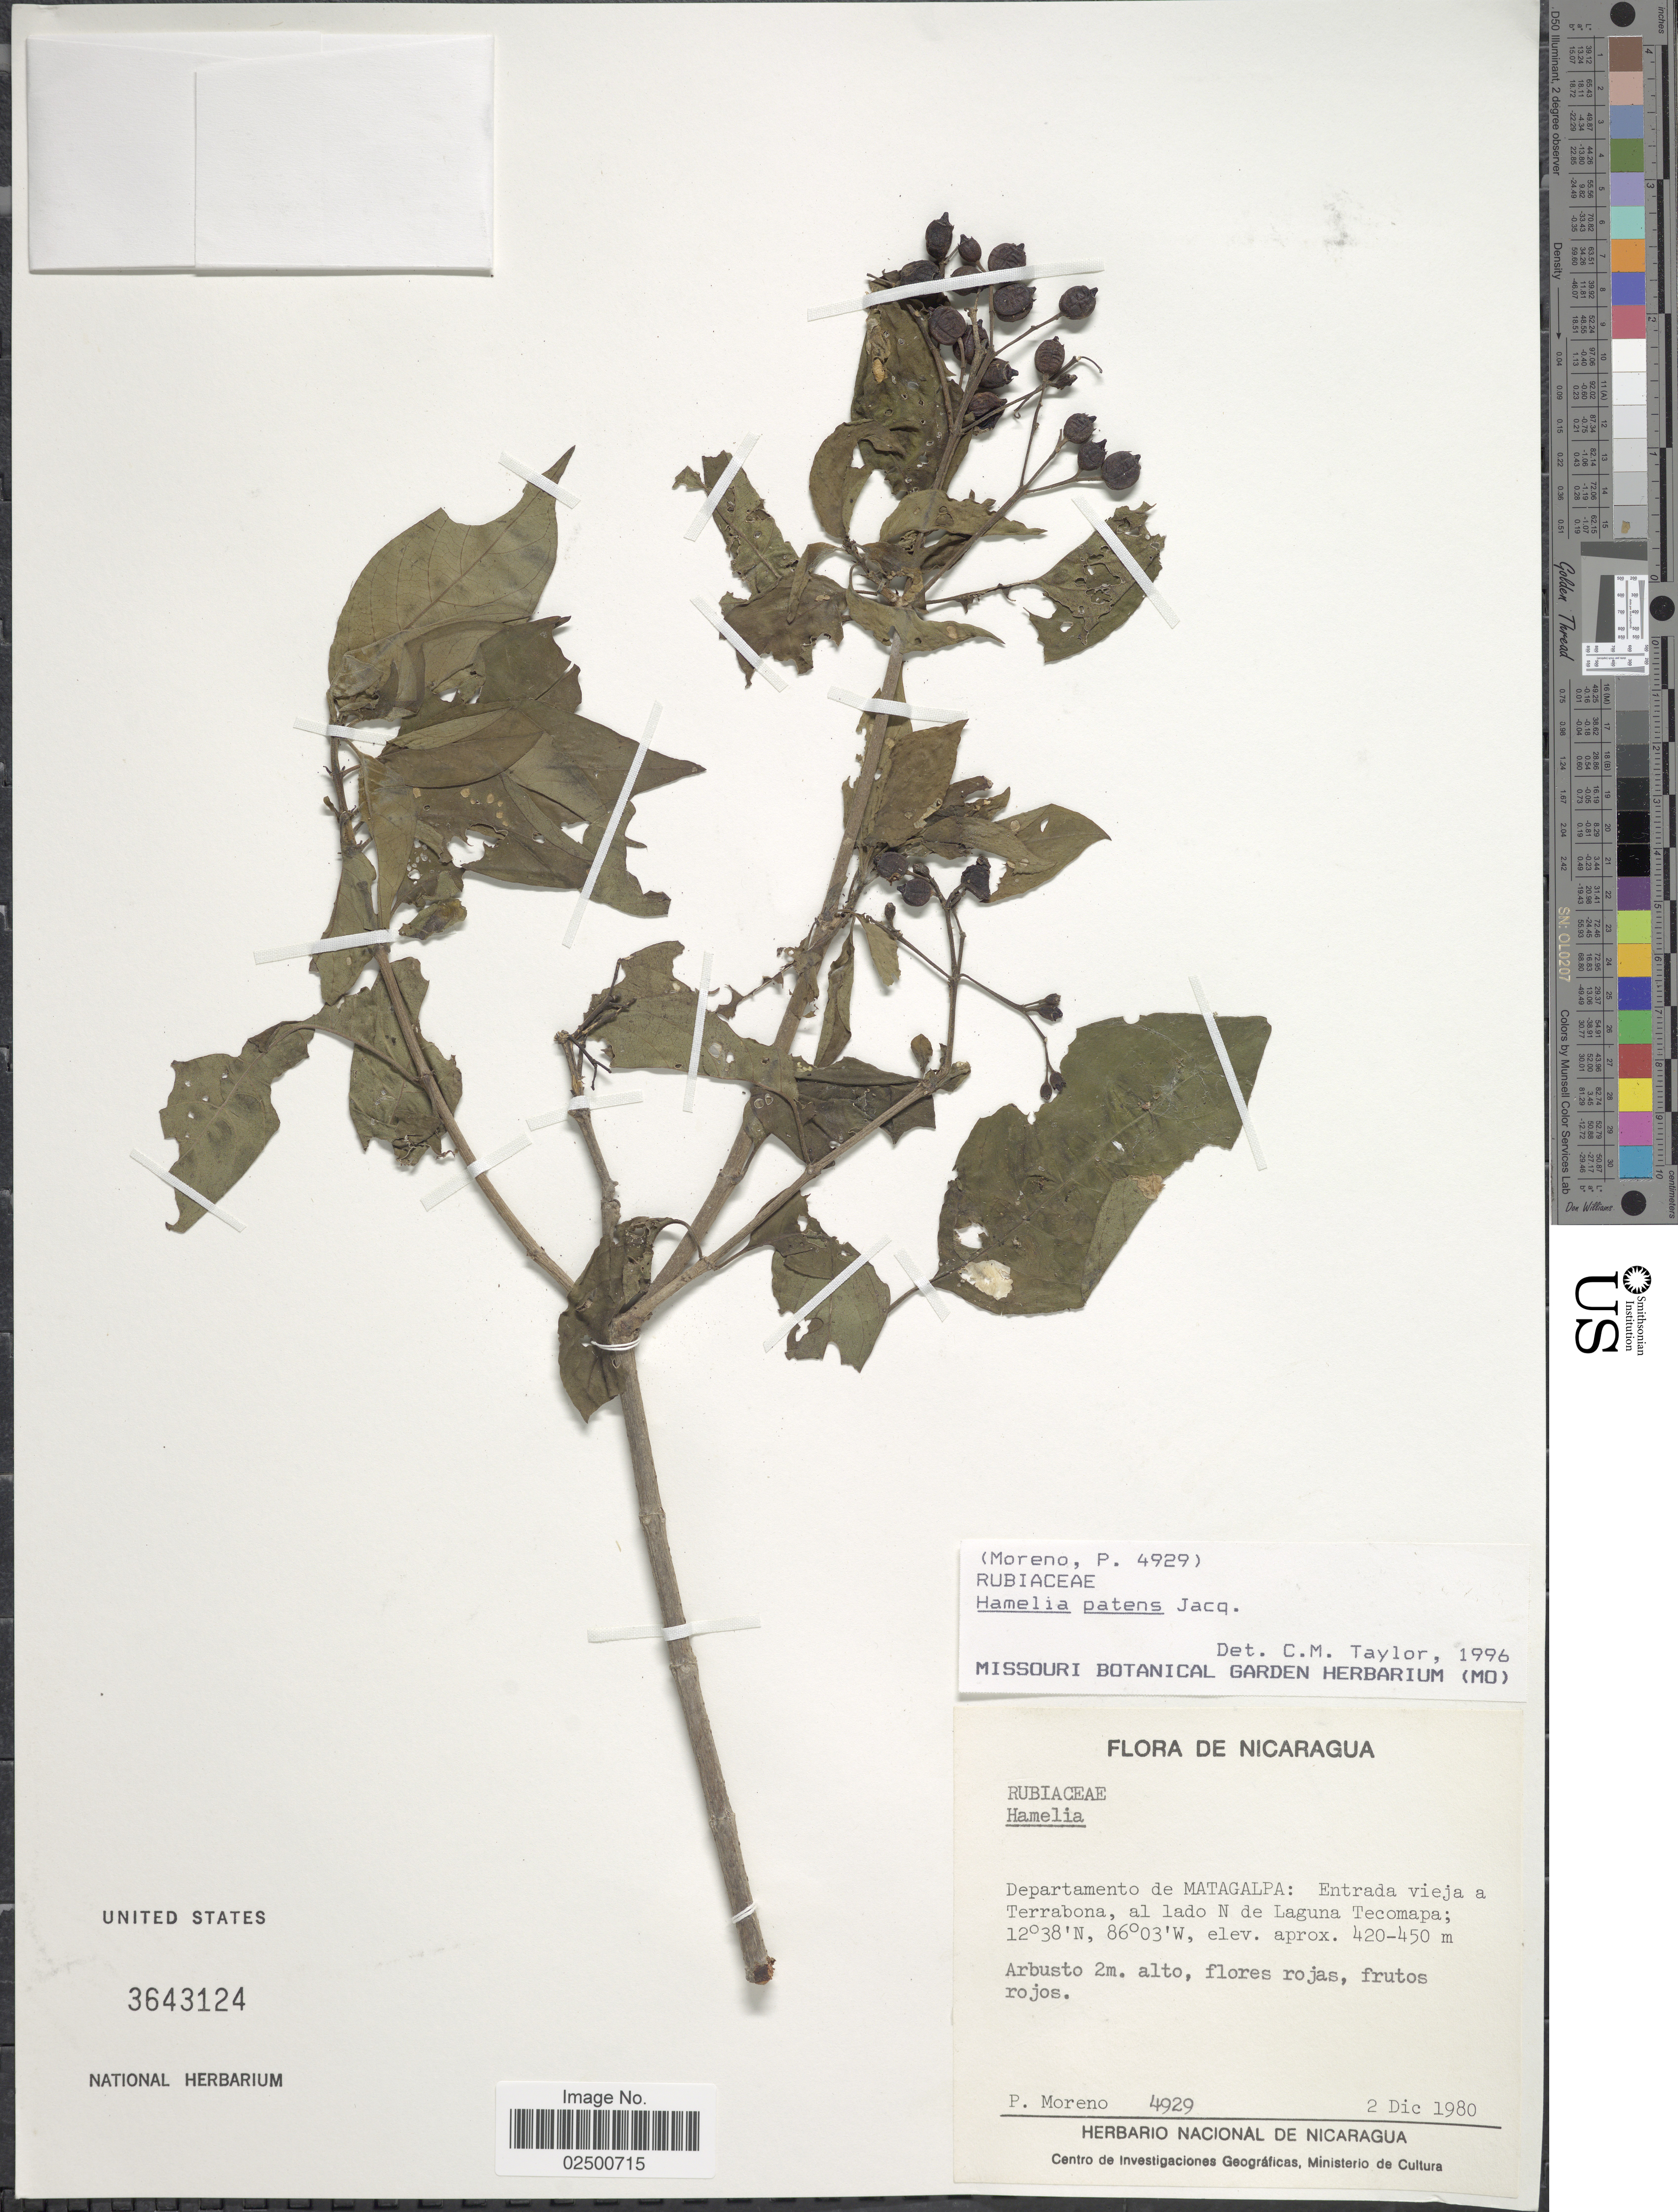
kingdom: Plantae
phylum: Tracheophyta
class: Magnoliopsida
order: Gentianales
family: Rubiaceae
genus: Hamelia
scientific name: Hamelia patens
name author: Jacq.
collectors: P. Moreno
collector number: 4929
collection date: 1980-12-02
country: Nicaragua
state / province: Matagalpa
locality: Entrada vieja a Terrabona, al lado N de Laguna Tecomapa.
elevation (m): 420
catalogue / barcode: US 3643124